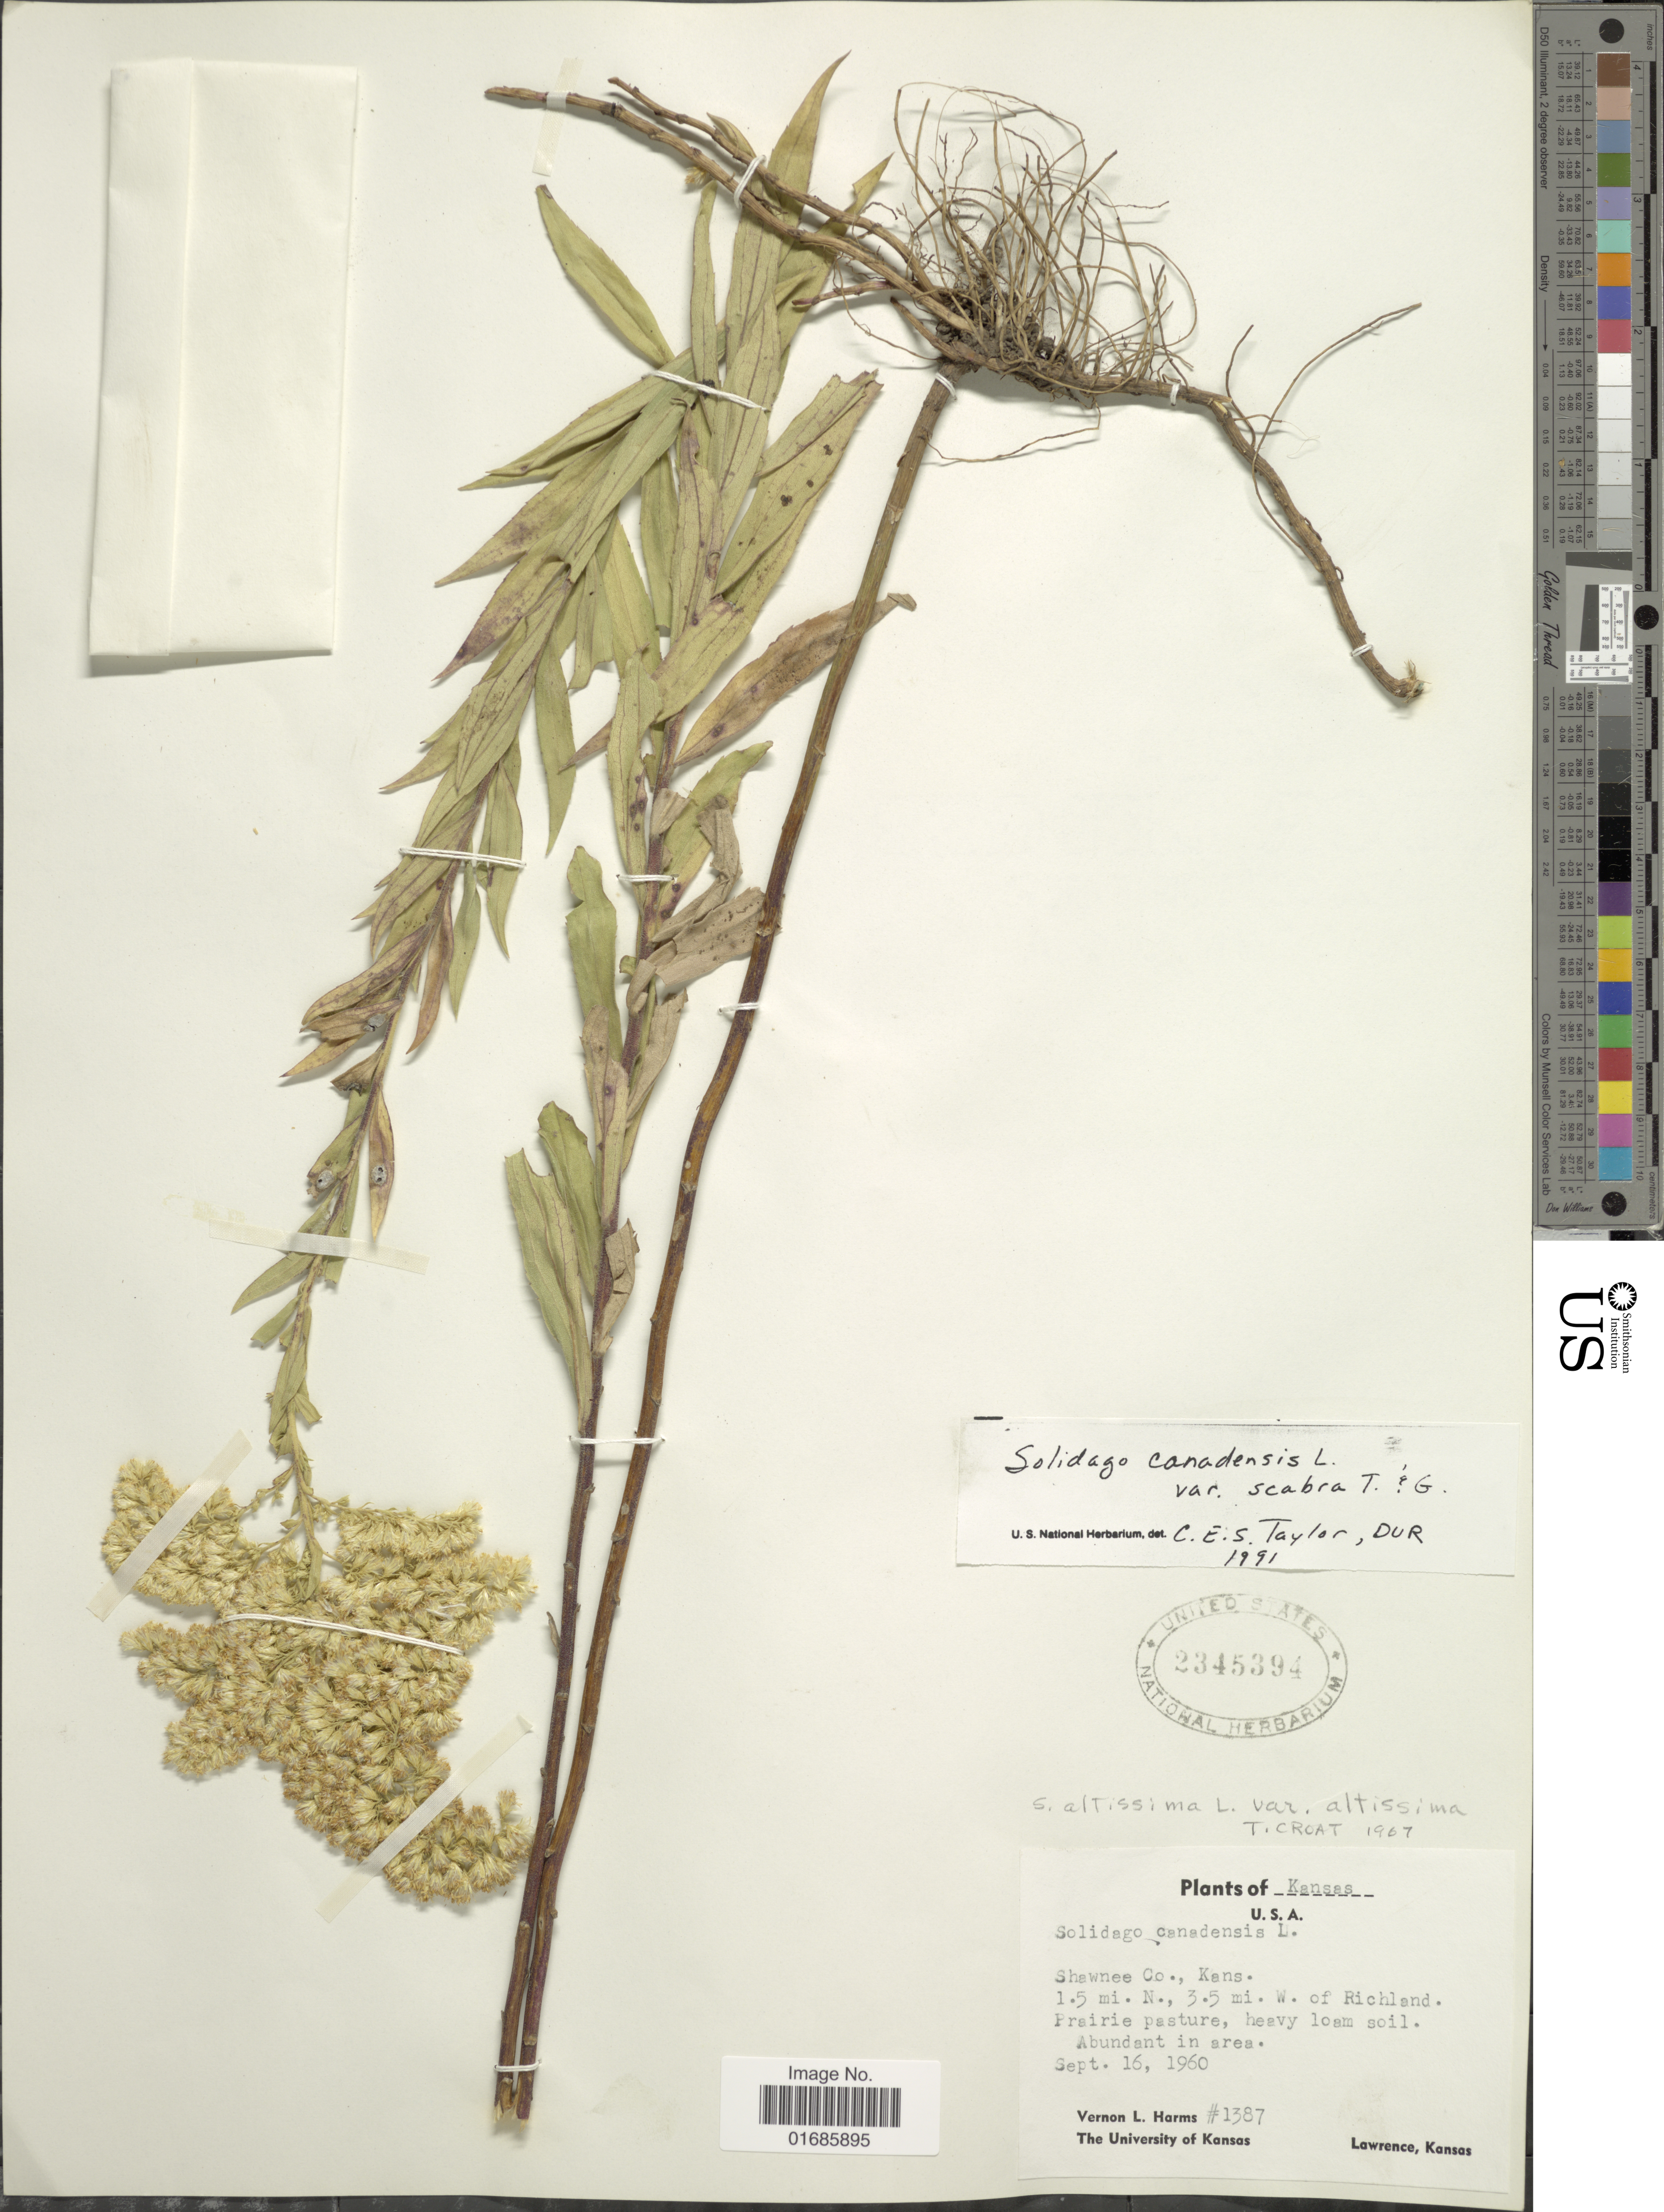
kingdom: Plantae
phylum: Tracheophyta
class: Magnoliopsida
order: Asterales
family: Asteraceae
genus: Solidago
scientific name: Solidago canadensis var. scabra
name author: (Muhl. ex Willd.) Torr. & A. Gray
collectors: V. Harms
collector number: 1387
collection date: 1960-09-16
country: United States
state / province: Kansas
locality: U. S. A., Shawnee Co., Kans., 1.5 mi. N., 3.5 mi. W. of Richland, Prairie pasture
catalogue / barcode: US 2345394